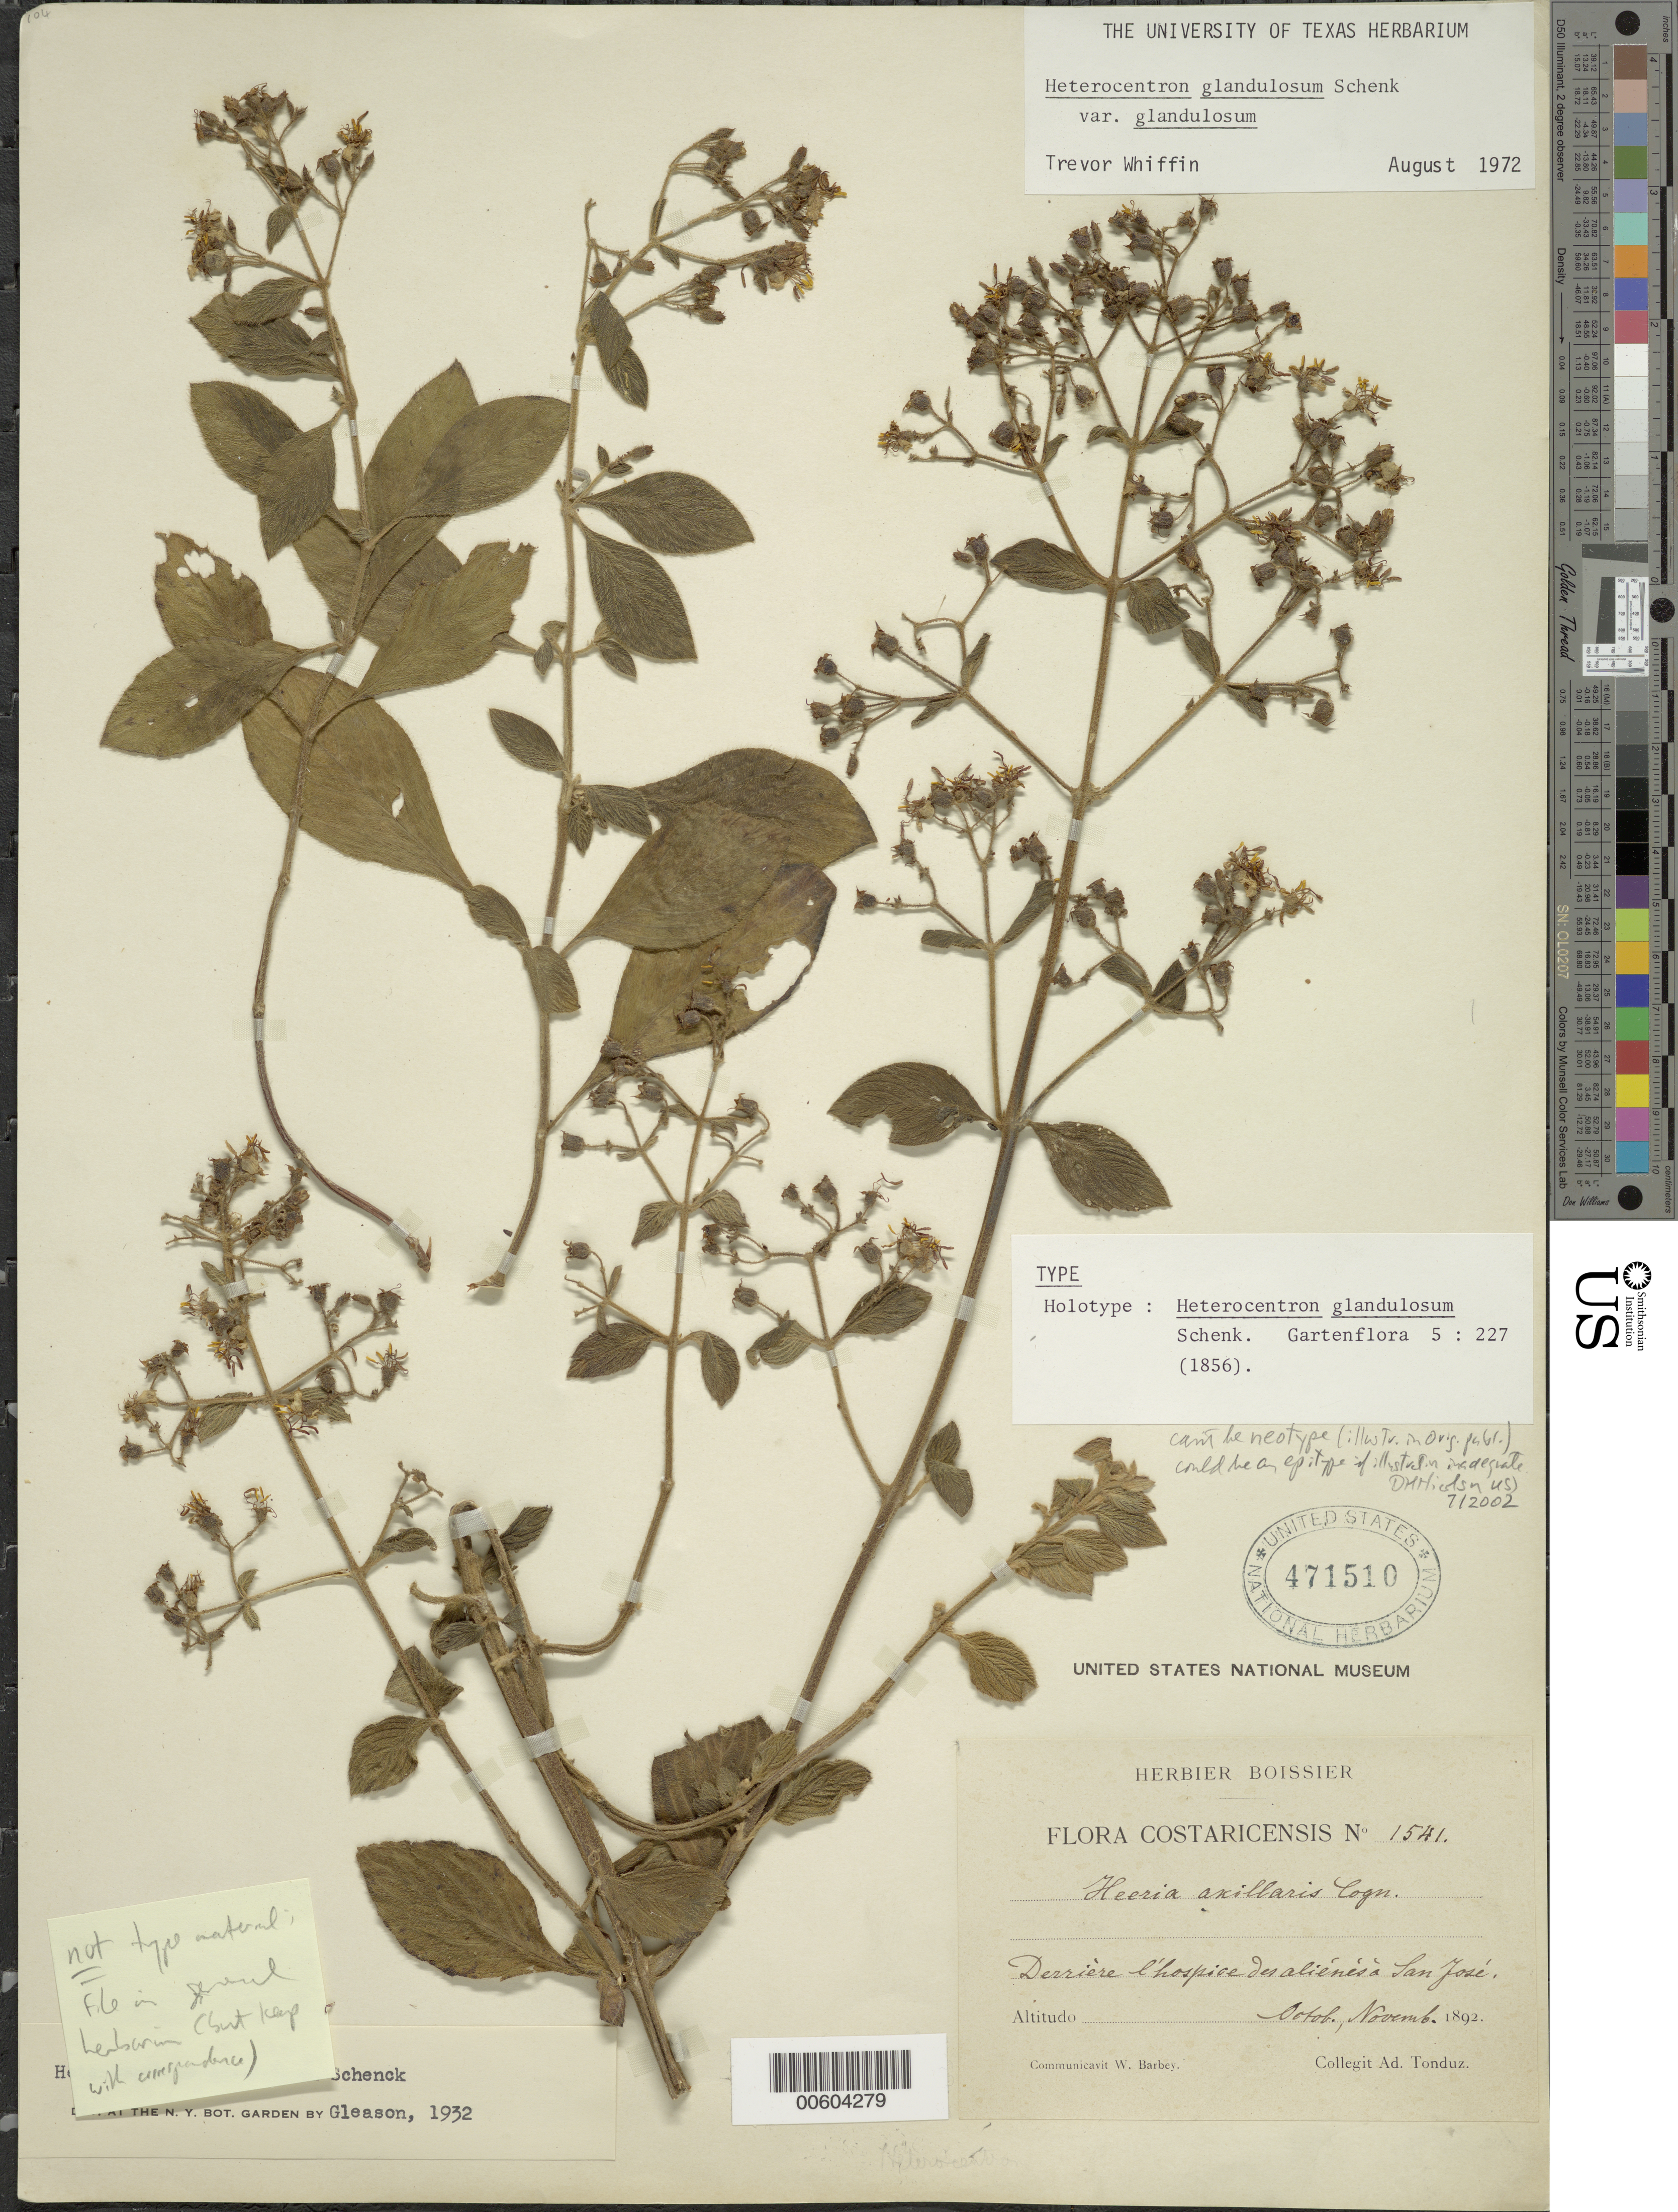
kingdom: Plantae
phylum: Tracheophyta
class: Magnoliopsida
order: Myrtales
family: Melastomataceae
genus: Heterocentron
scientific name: Heterocentron glandulosum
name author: Schrenk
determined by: Whiffin, Trevor P.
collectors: A. Tonduz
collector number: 1541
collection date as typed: Oct 1892 to -- Nov 1892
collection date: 1892-10/1892-11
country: Costa Rica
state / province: San José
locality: Derriere l'Hospice des Alienesa San Jose.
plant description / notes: Not type material. Annotated as "holotype" by T. Whiffin (1972), apparently intended as neotype (ined.) but as annotated by D. Nicolson (2002), "can't be neotype (illustr. in orig. publ.), could be an epitype if illustration inadequate."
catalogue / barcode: US 471510